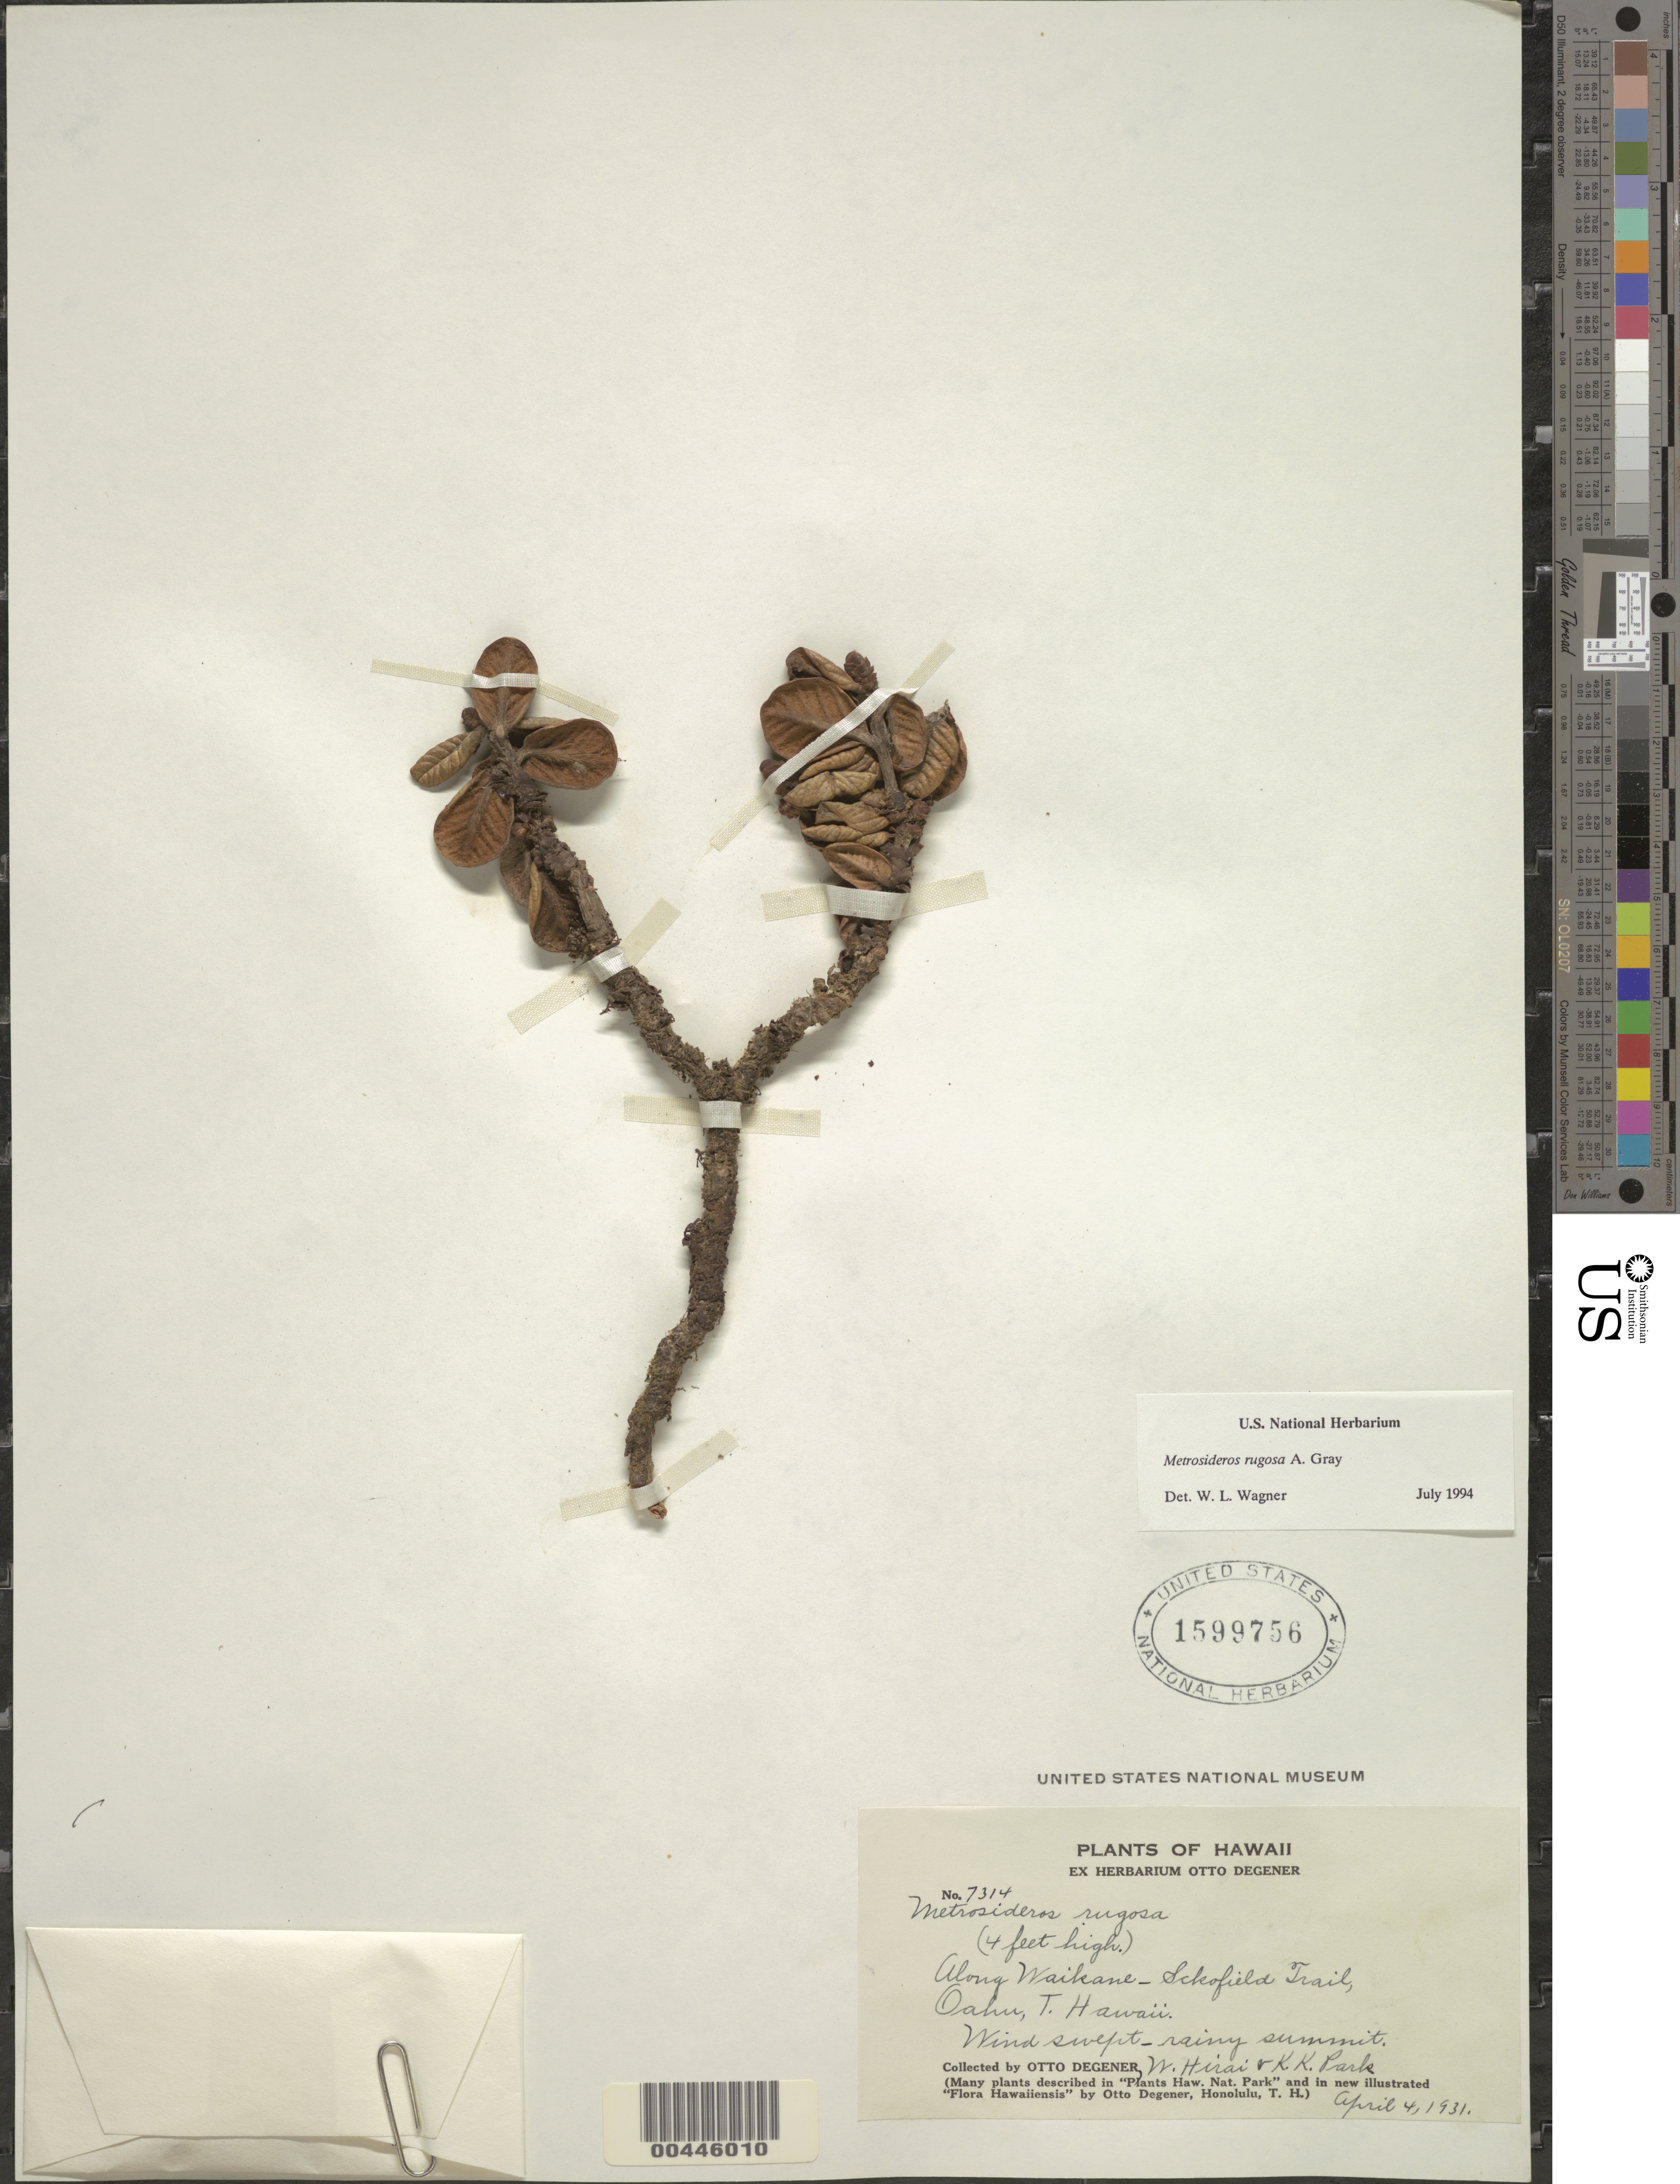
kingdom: Plantae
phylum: Tracheophyta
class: Magnoliopsida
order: Myrtales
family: Myrtaceae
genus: Metrosideros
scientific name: Metrosideros rugosa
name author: A. Gray in Wilkes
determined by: Wagner, W. L., (BOT), Smithsonian Institution - National Museum of Natural History (UNITED STATES)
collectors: O. Degener, W. Hirai & K. Park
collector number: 7314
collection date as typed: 4 Apr 1931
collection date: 1931-04-04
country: United States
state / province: Hawaii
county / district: Honolulu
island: Oahu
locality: Along Waikane-Schofield Trail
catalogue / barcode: US 1599756